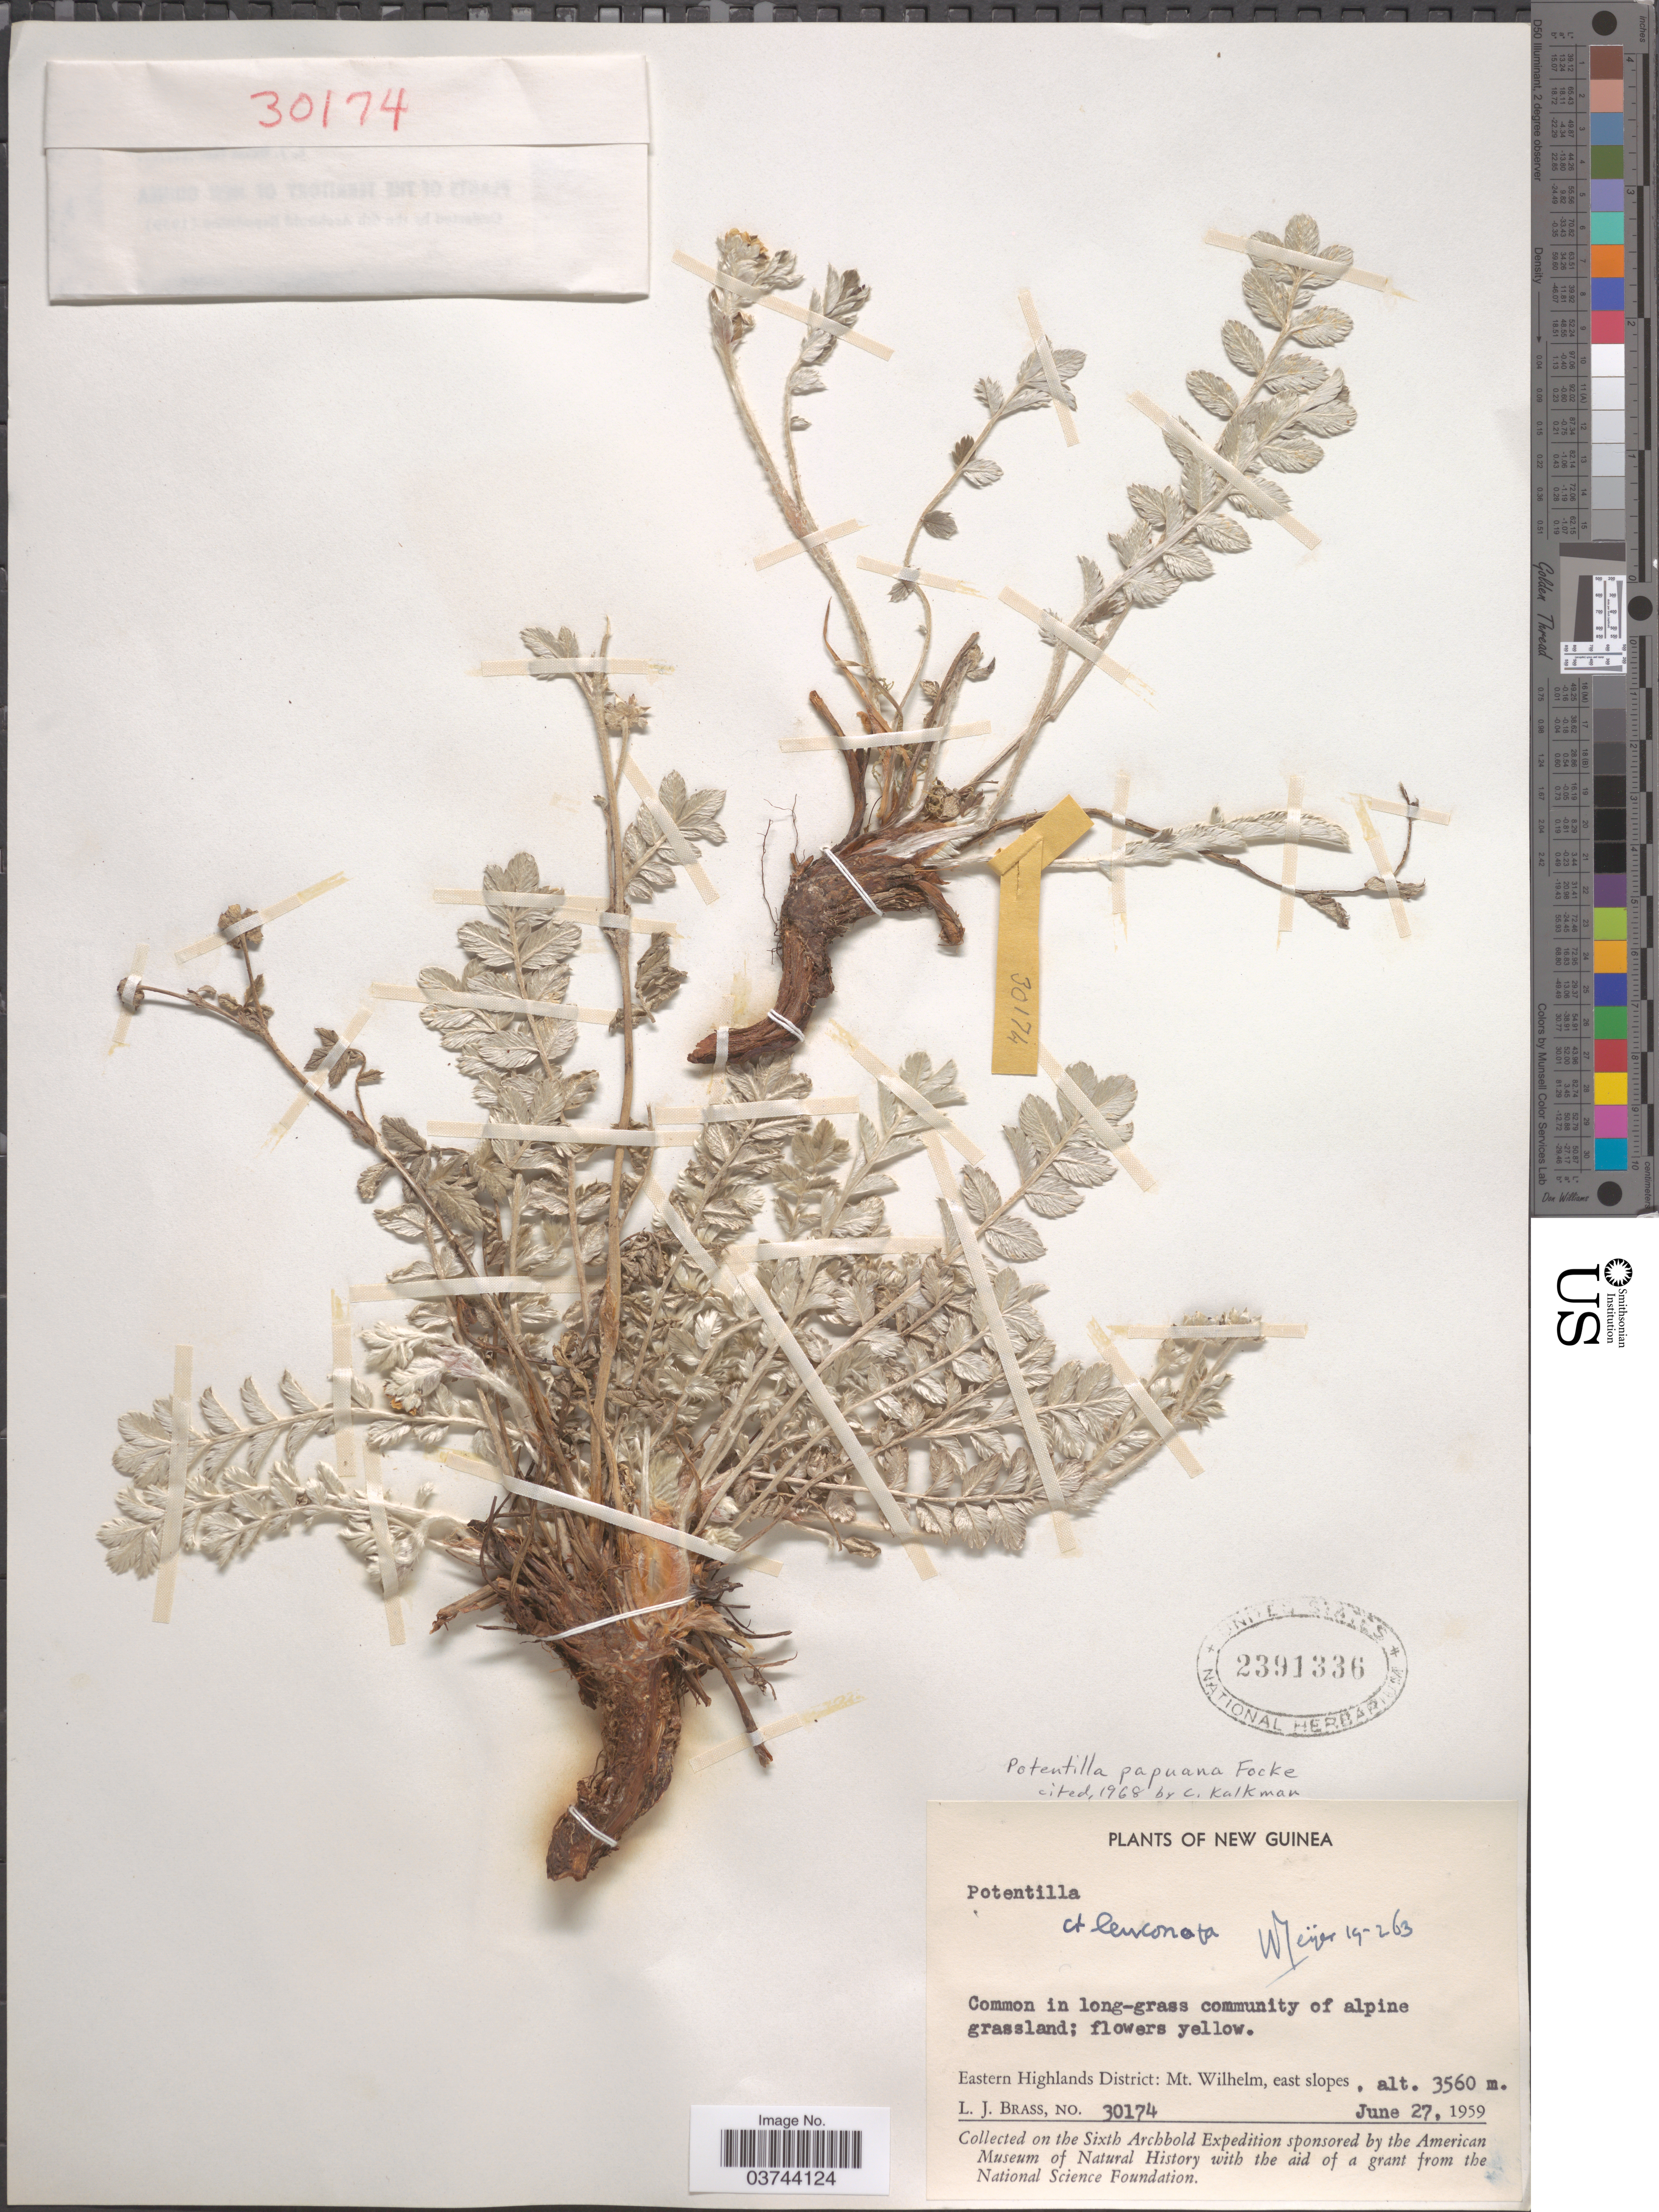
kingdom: Plantae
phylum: Tracheophyta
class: Magnoliopsida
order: Rosales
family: Rosaceae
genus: Potentilla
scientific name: Potentilla papuana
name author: Focke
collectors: L. J. Brass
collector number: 30174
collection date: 1959-06-27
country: Papua New Guinea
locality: New Guinea. Eastern Highlands District: Mt. Wilhelm, east slopes.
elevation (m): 3560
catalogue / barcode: US 2391336